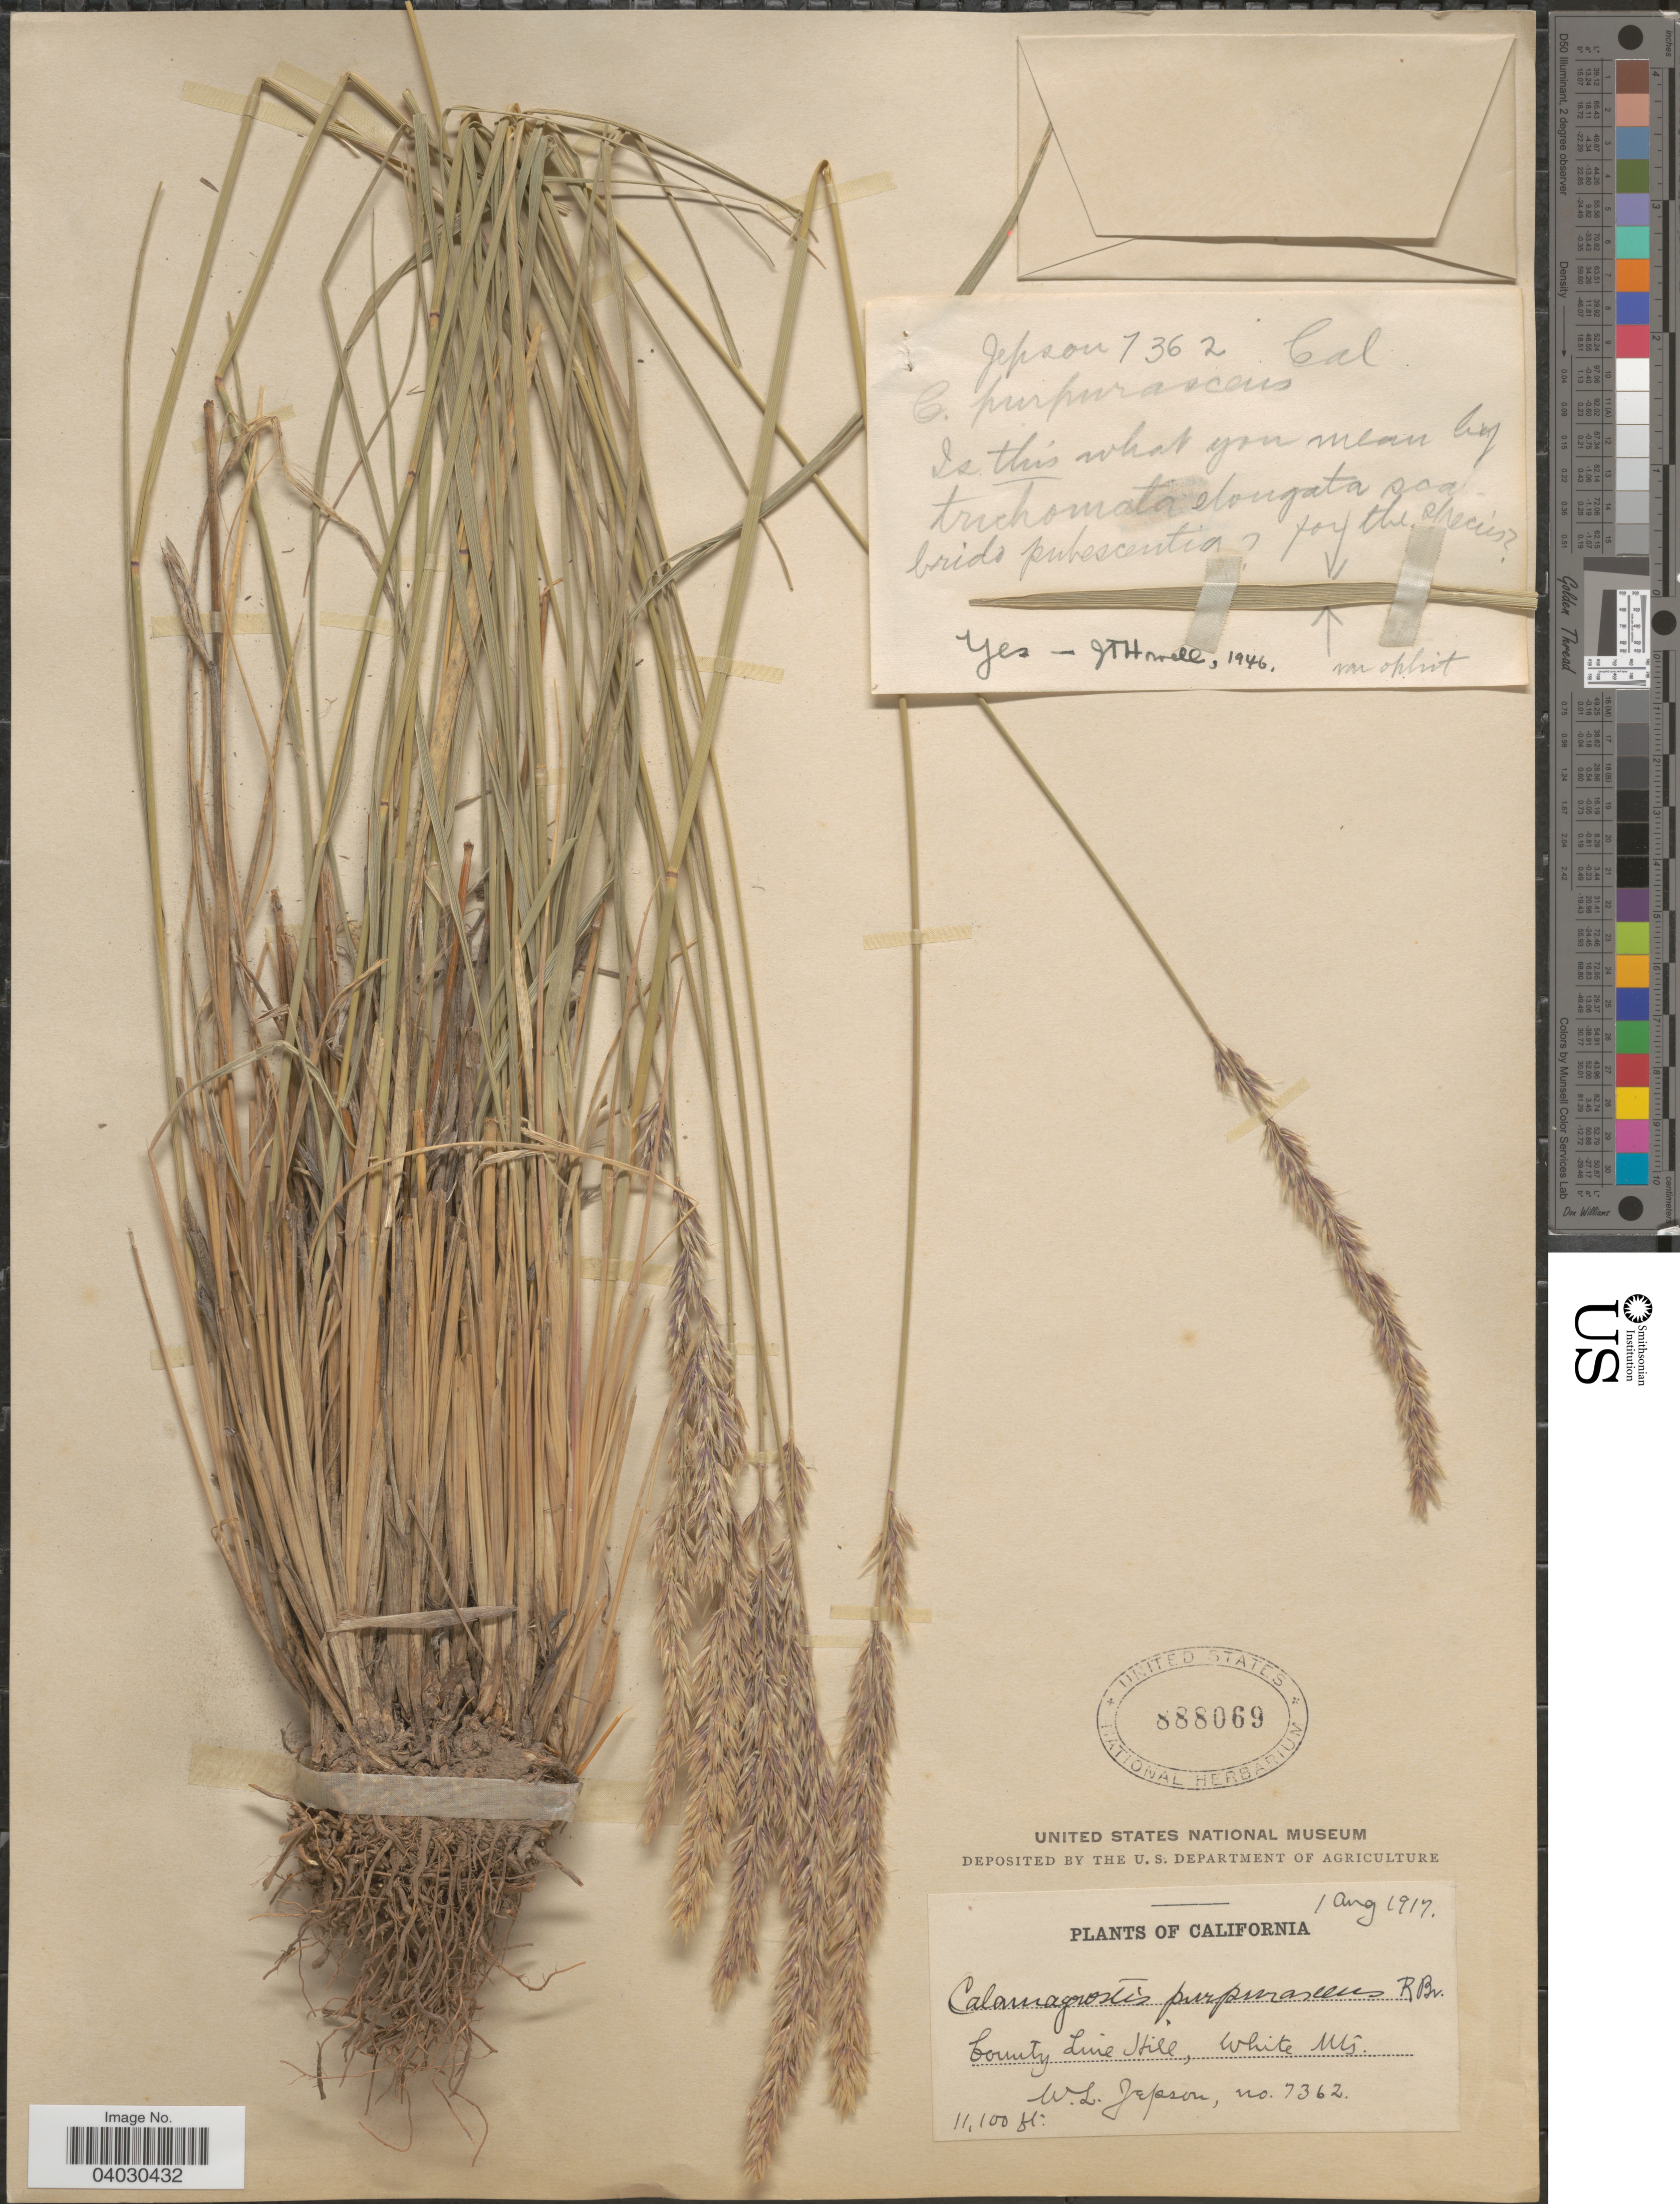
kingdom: Plantae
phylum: Tracheophyta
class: Liliopsida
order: Poales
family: Poaceae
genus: Calamagrostis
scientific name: Calamagrostis purpurascens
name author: R. Br.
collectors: W. L. Jepson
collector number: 7362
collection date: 1917-08-01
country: United States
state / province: California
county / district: Mono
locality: County Line Hill, White Mts.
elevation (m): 3383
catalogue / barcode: US 888069